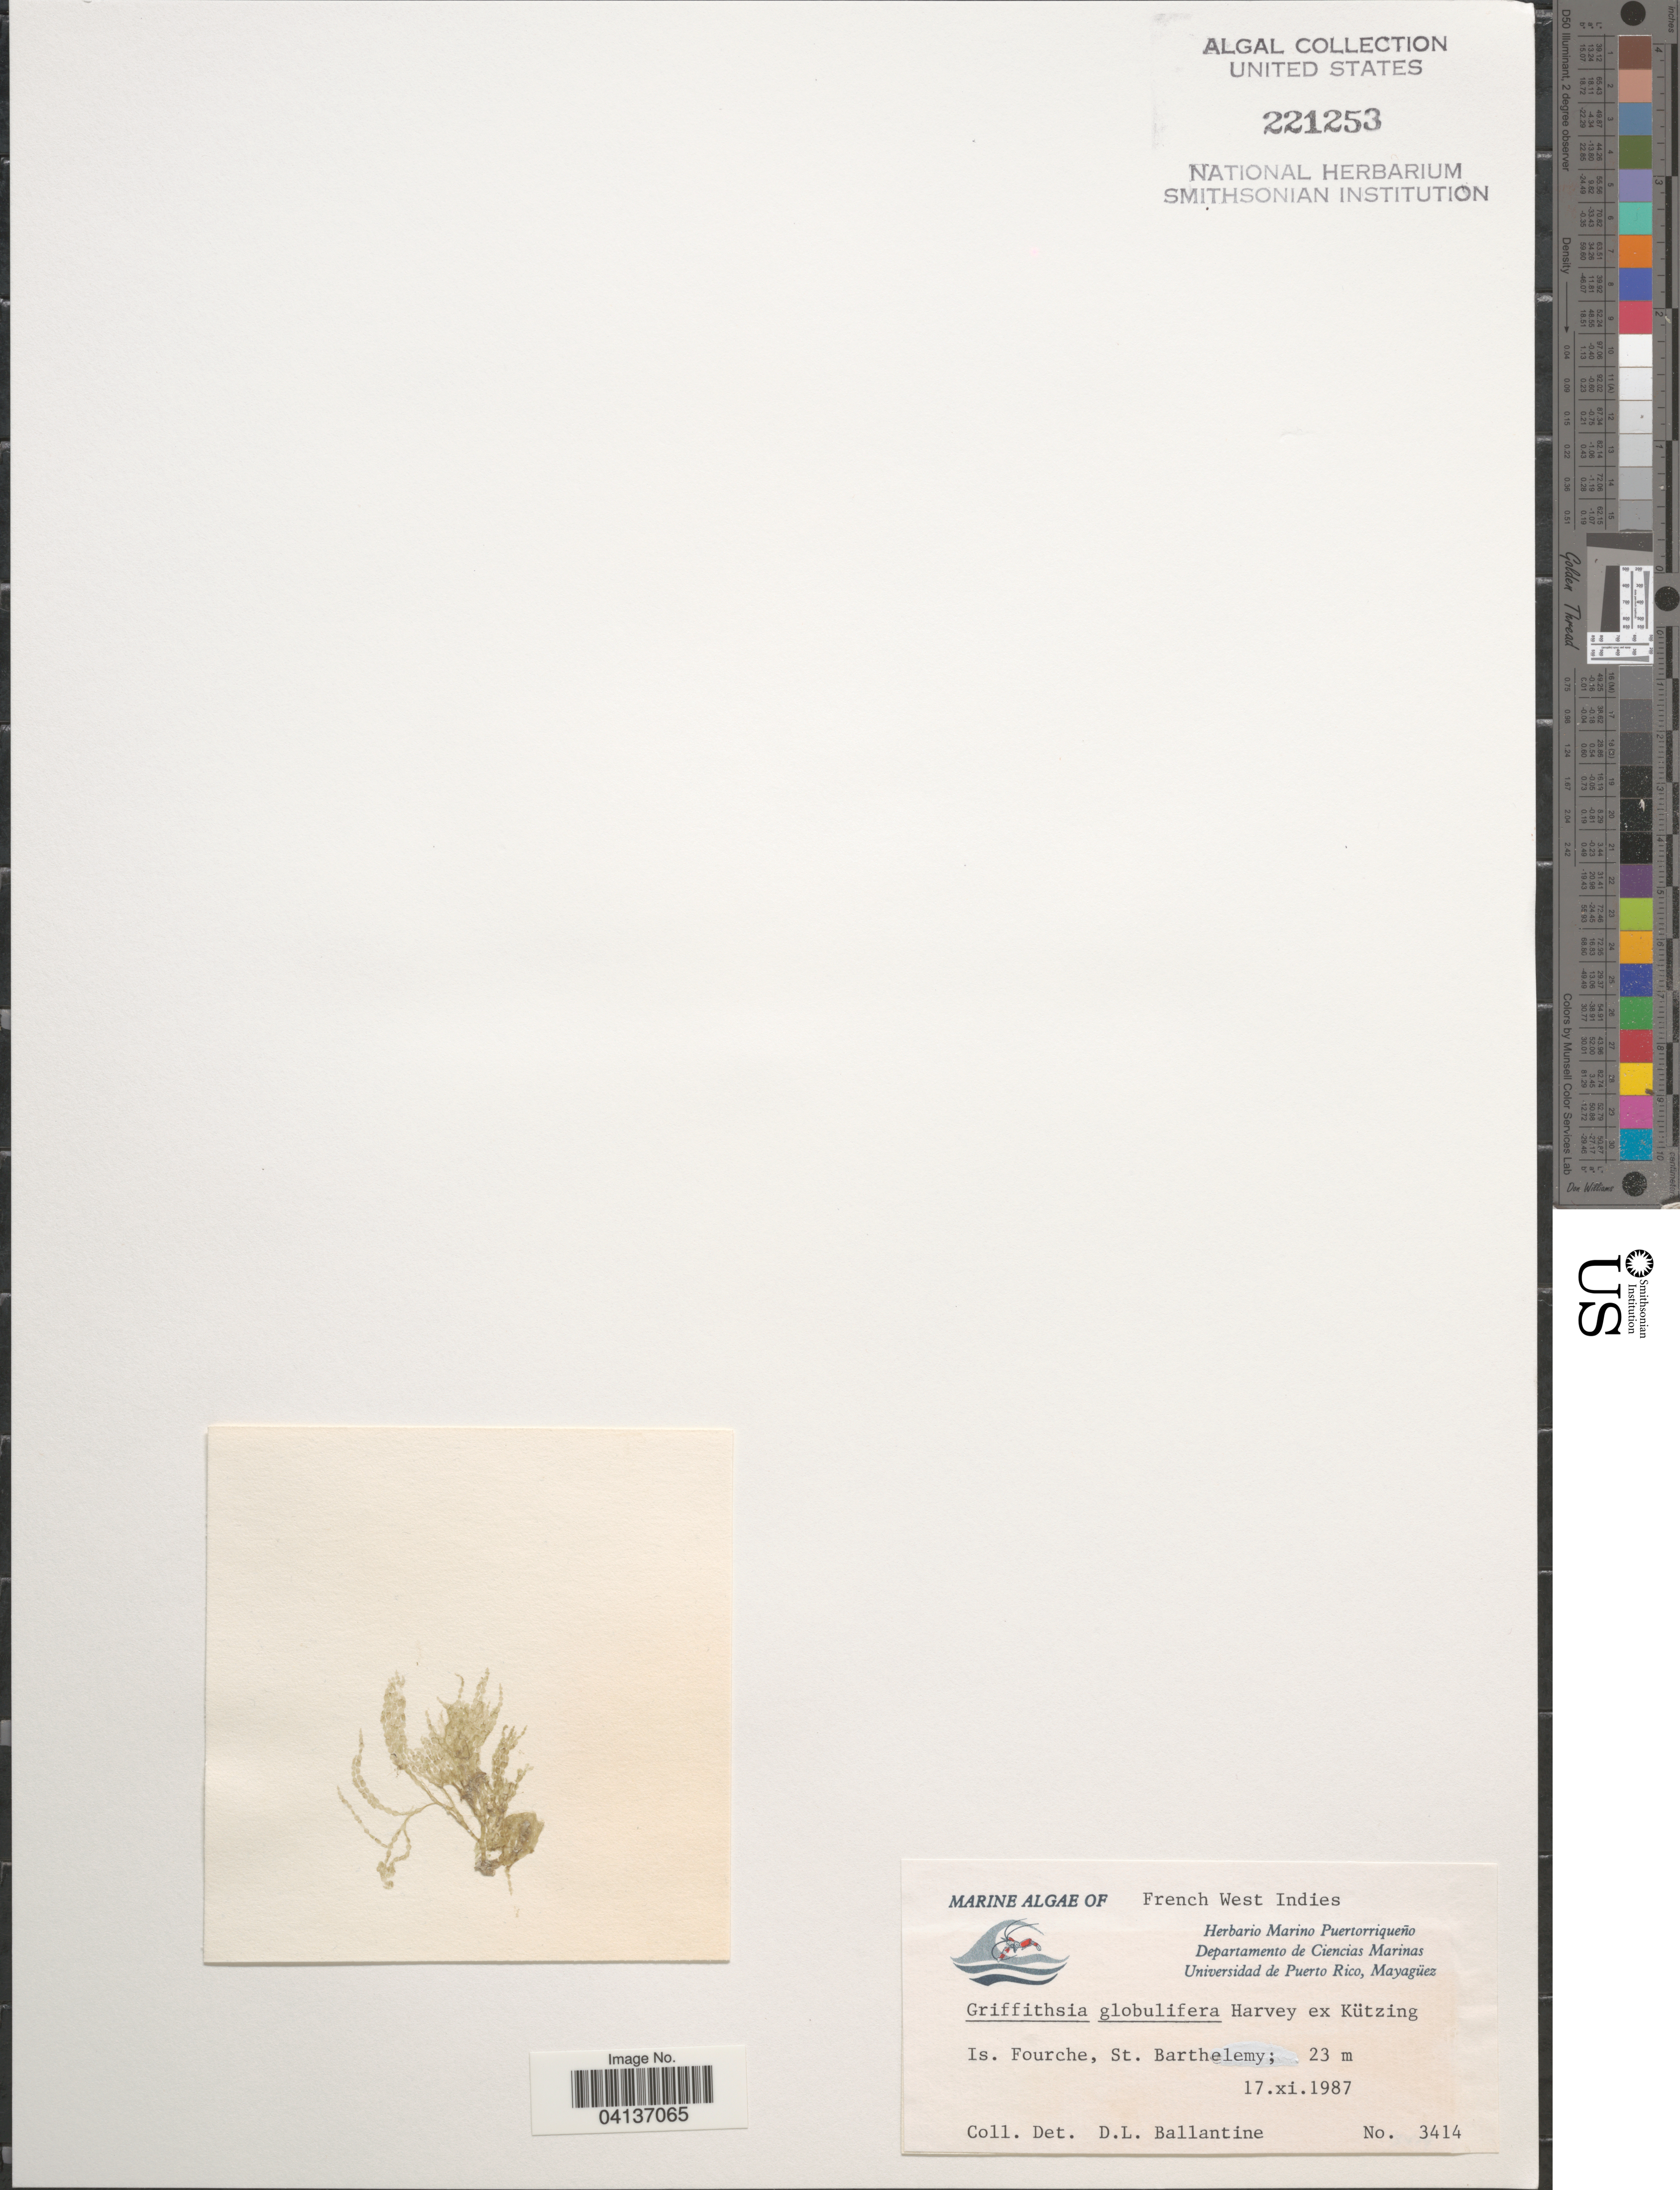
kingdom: Plantae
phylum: Rhodophyta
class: Florideophyceae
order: Ceramiales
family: Wrangeliaceae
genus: Griffithsia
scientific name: Griffithsia globulifera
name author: Harv. ex Kütz.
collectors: D.L. Ballantine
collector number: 3414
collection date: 1987-11-17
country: Saint Barthélemy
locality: French West Indies. Is. Fourche.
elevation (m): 23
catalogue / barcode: US 221253